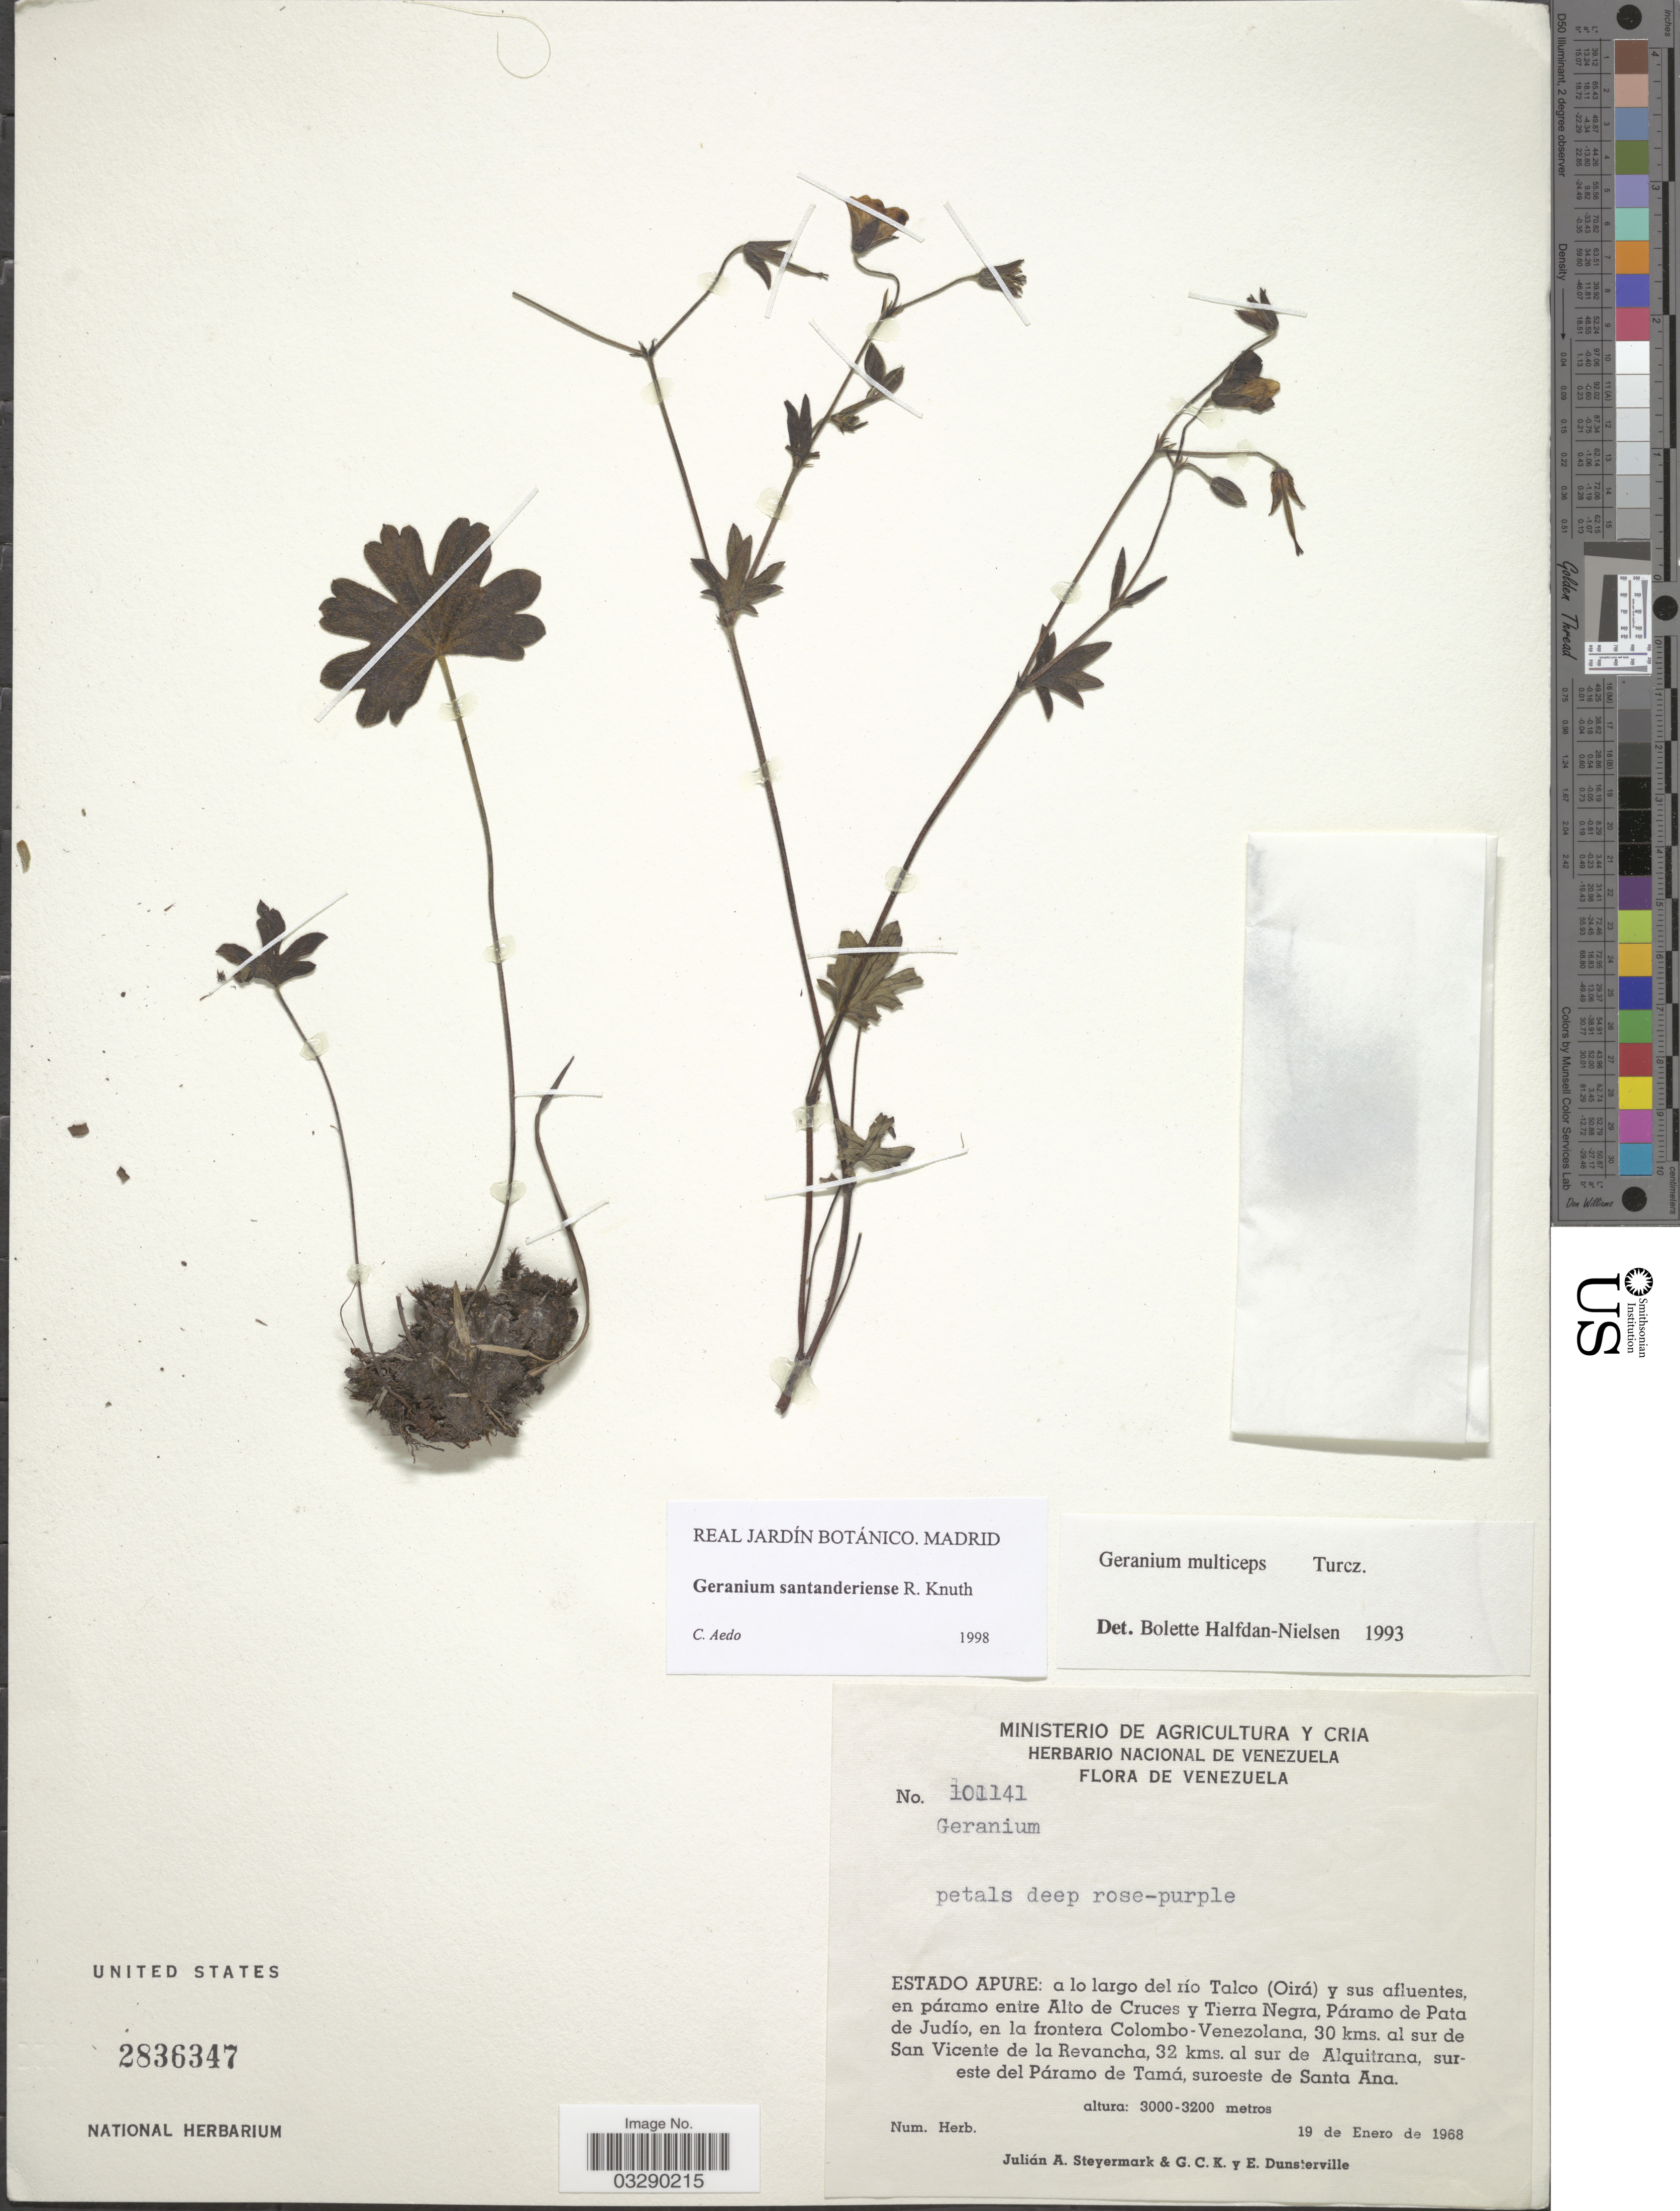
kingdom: Plantae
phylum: Tracheophyta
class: Magnoliopsida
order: Geraniales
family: Geraniaceae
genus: Geranium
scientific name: Geranium santanderiense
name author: R. Knuth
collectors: J. Steyermark, G. C. K. Dunsterville & E. Dunsterville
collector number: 101141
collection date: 1968-01-19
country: Venezuela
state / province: Apure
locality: A lo largo del río Talco (Oirá) y sus afluentes, en páramo entre Alto de Cruces y Tierra Negra, Páramo de Pata de Judío, en la frontera Colombo-Venezolana, 30 kms. al sur de San Vicente de la Revancha, 32 kms. al sur de Alquitrana, sureste del Páramo de Tamá, suroeste de Santa Ana.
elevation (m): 3000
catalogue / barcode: US 2836347